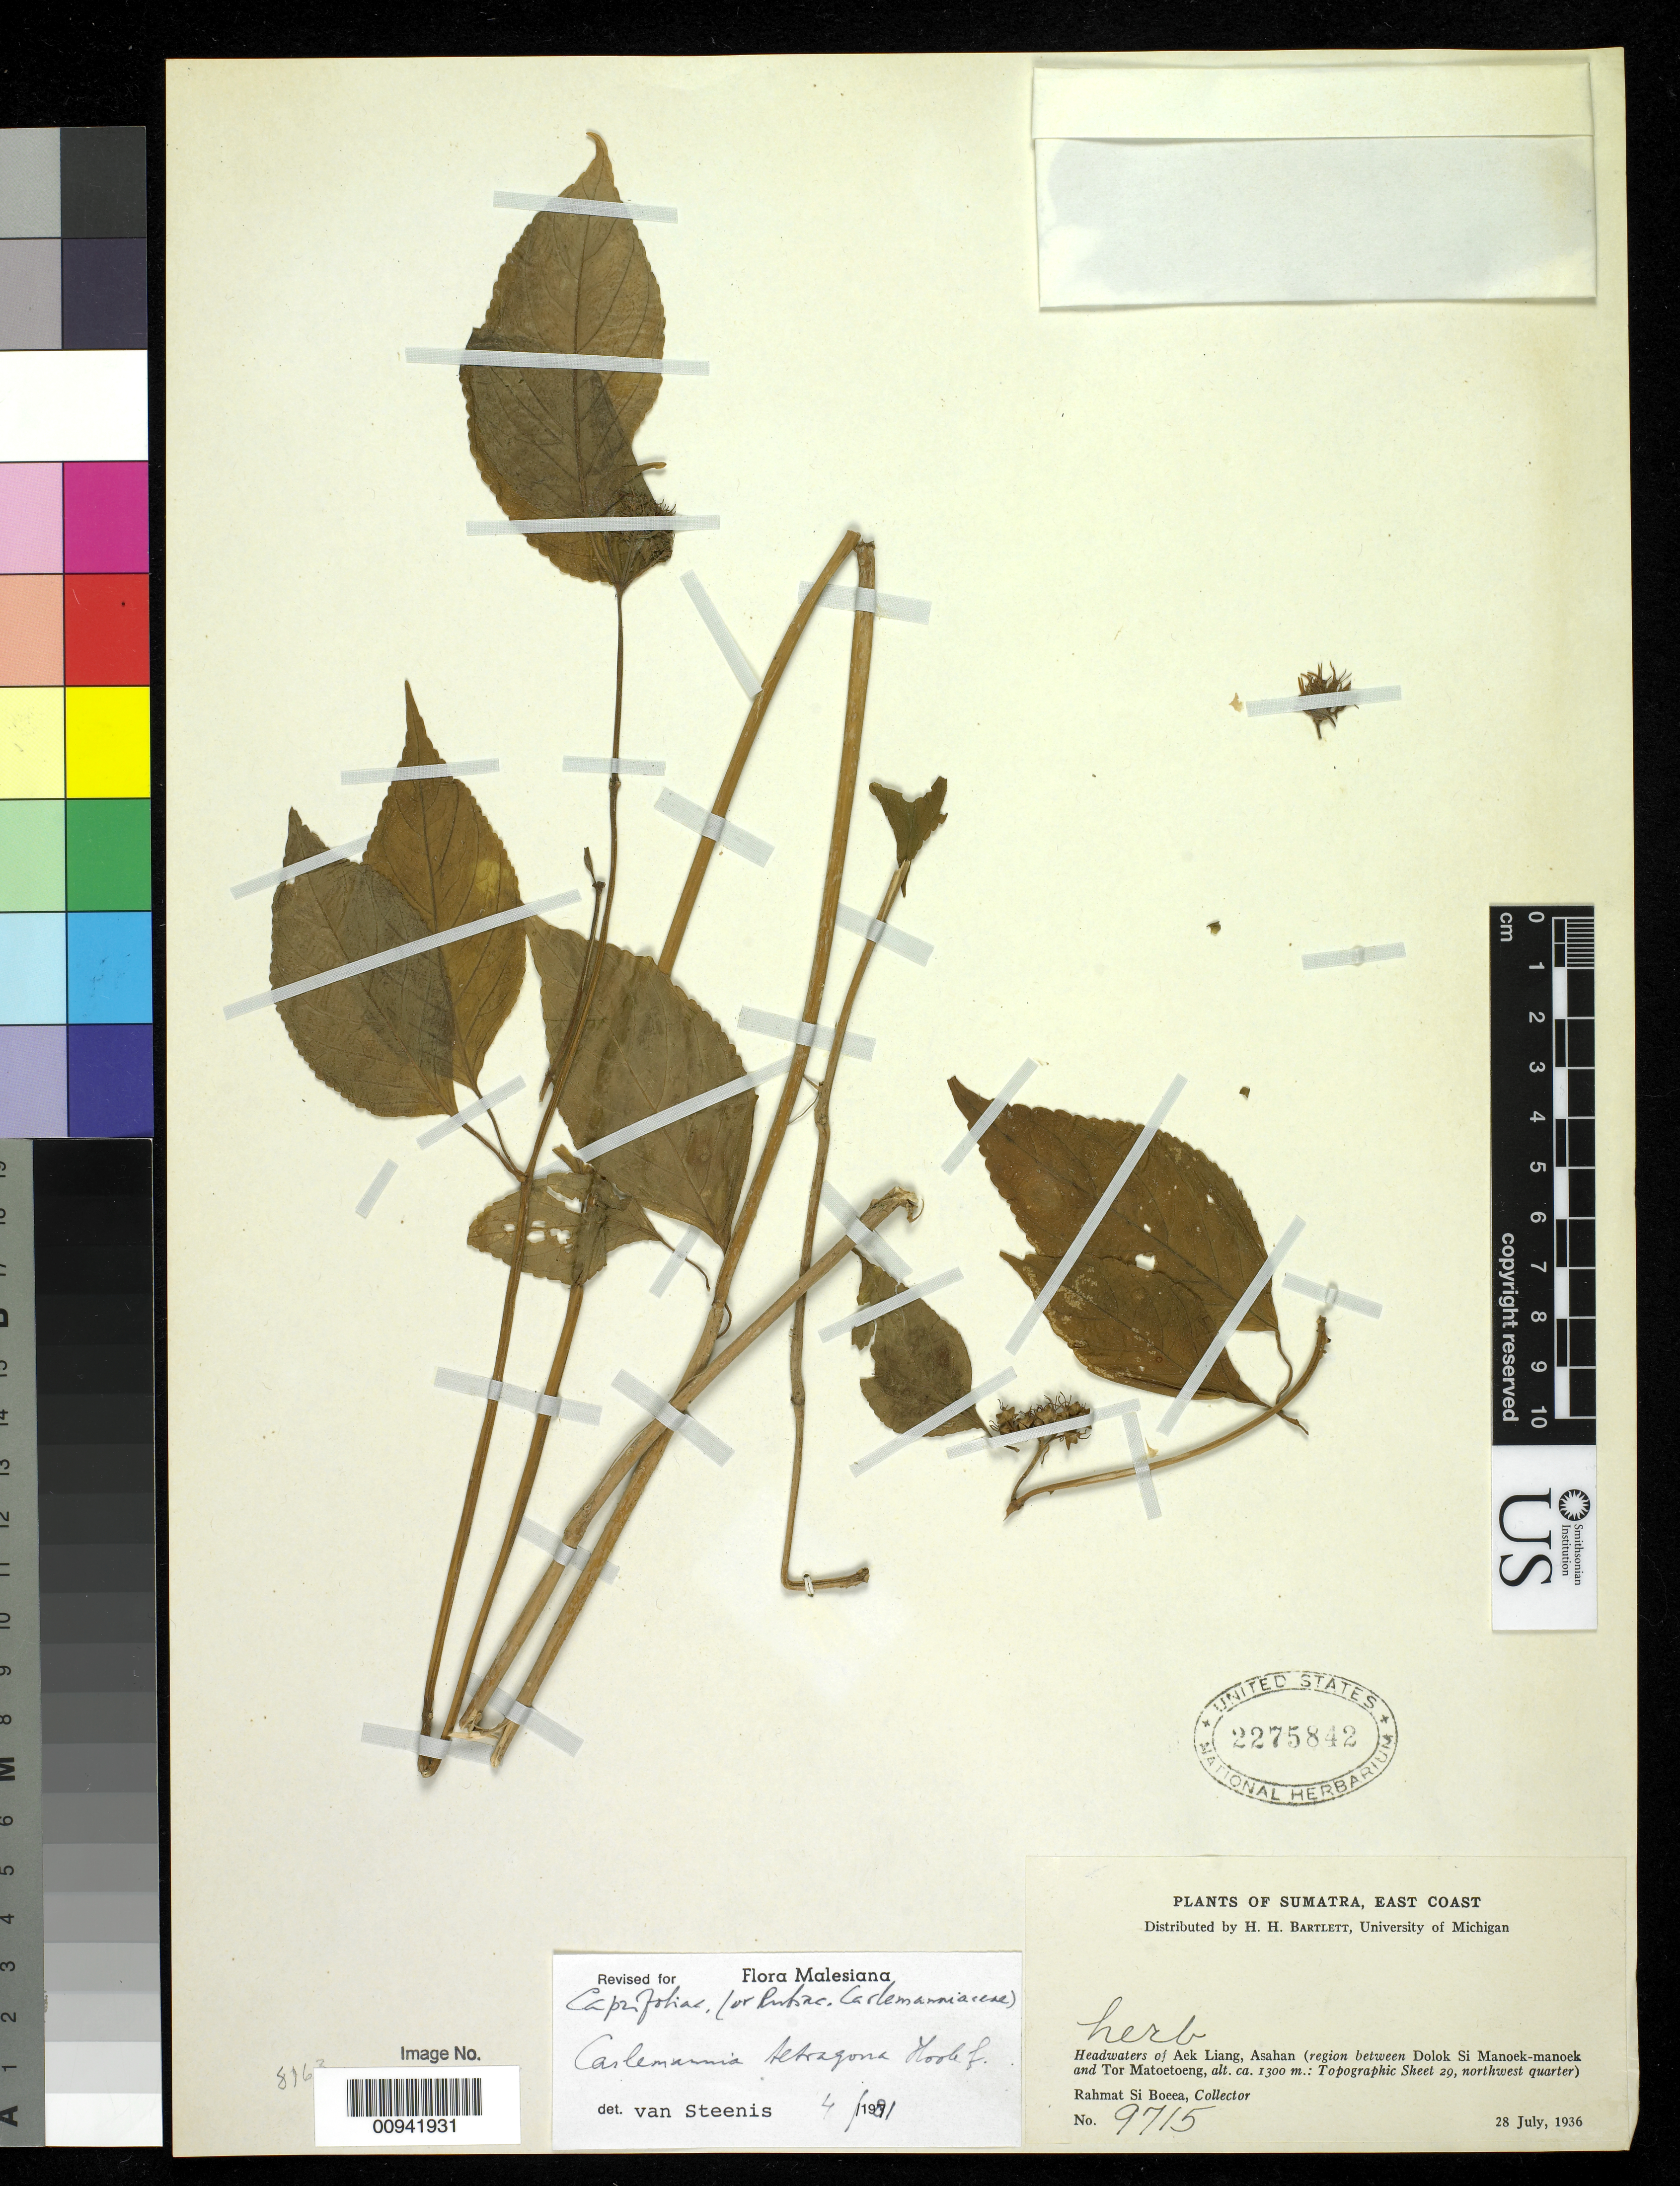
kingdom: Plantae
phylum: Tracheophyta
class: Magnoliopsida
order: Lamiales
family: Carlemanniaceae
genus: Carlemannia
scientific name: Carlemannia tetragona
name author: Hook. f.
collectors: Rahmat Si Boeea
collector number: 9715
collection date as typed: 28 Jul 1936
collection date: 1936-07-28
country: Indonesia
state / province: Sumatra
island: Sumatra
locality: Headwaters of Ack Liang [region between Dolok Si Manoek-Manoek and Tor Matoetoeng. Topographic sheet 29, NW quarter]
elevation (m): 1300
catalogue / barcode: US 2275842